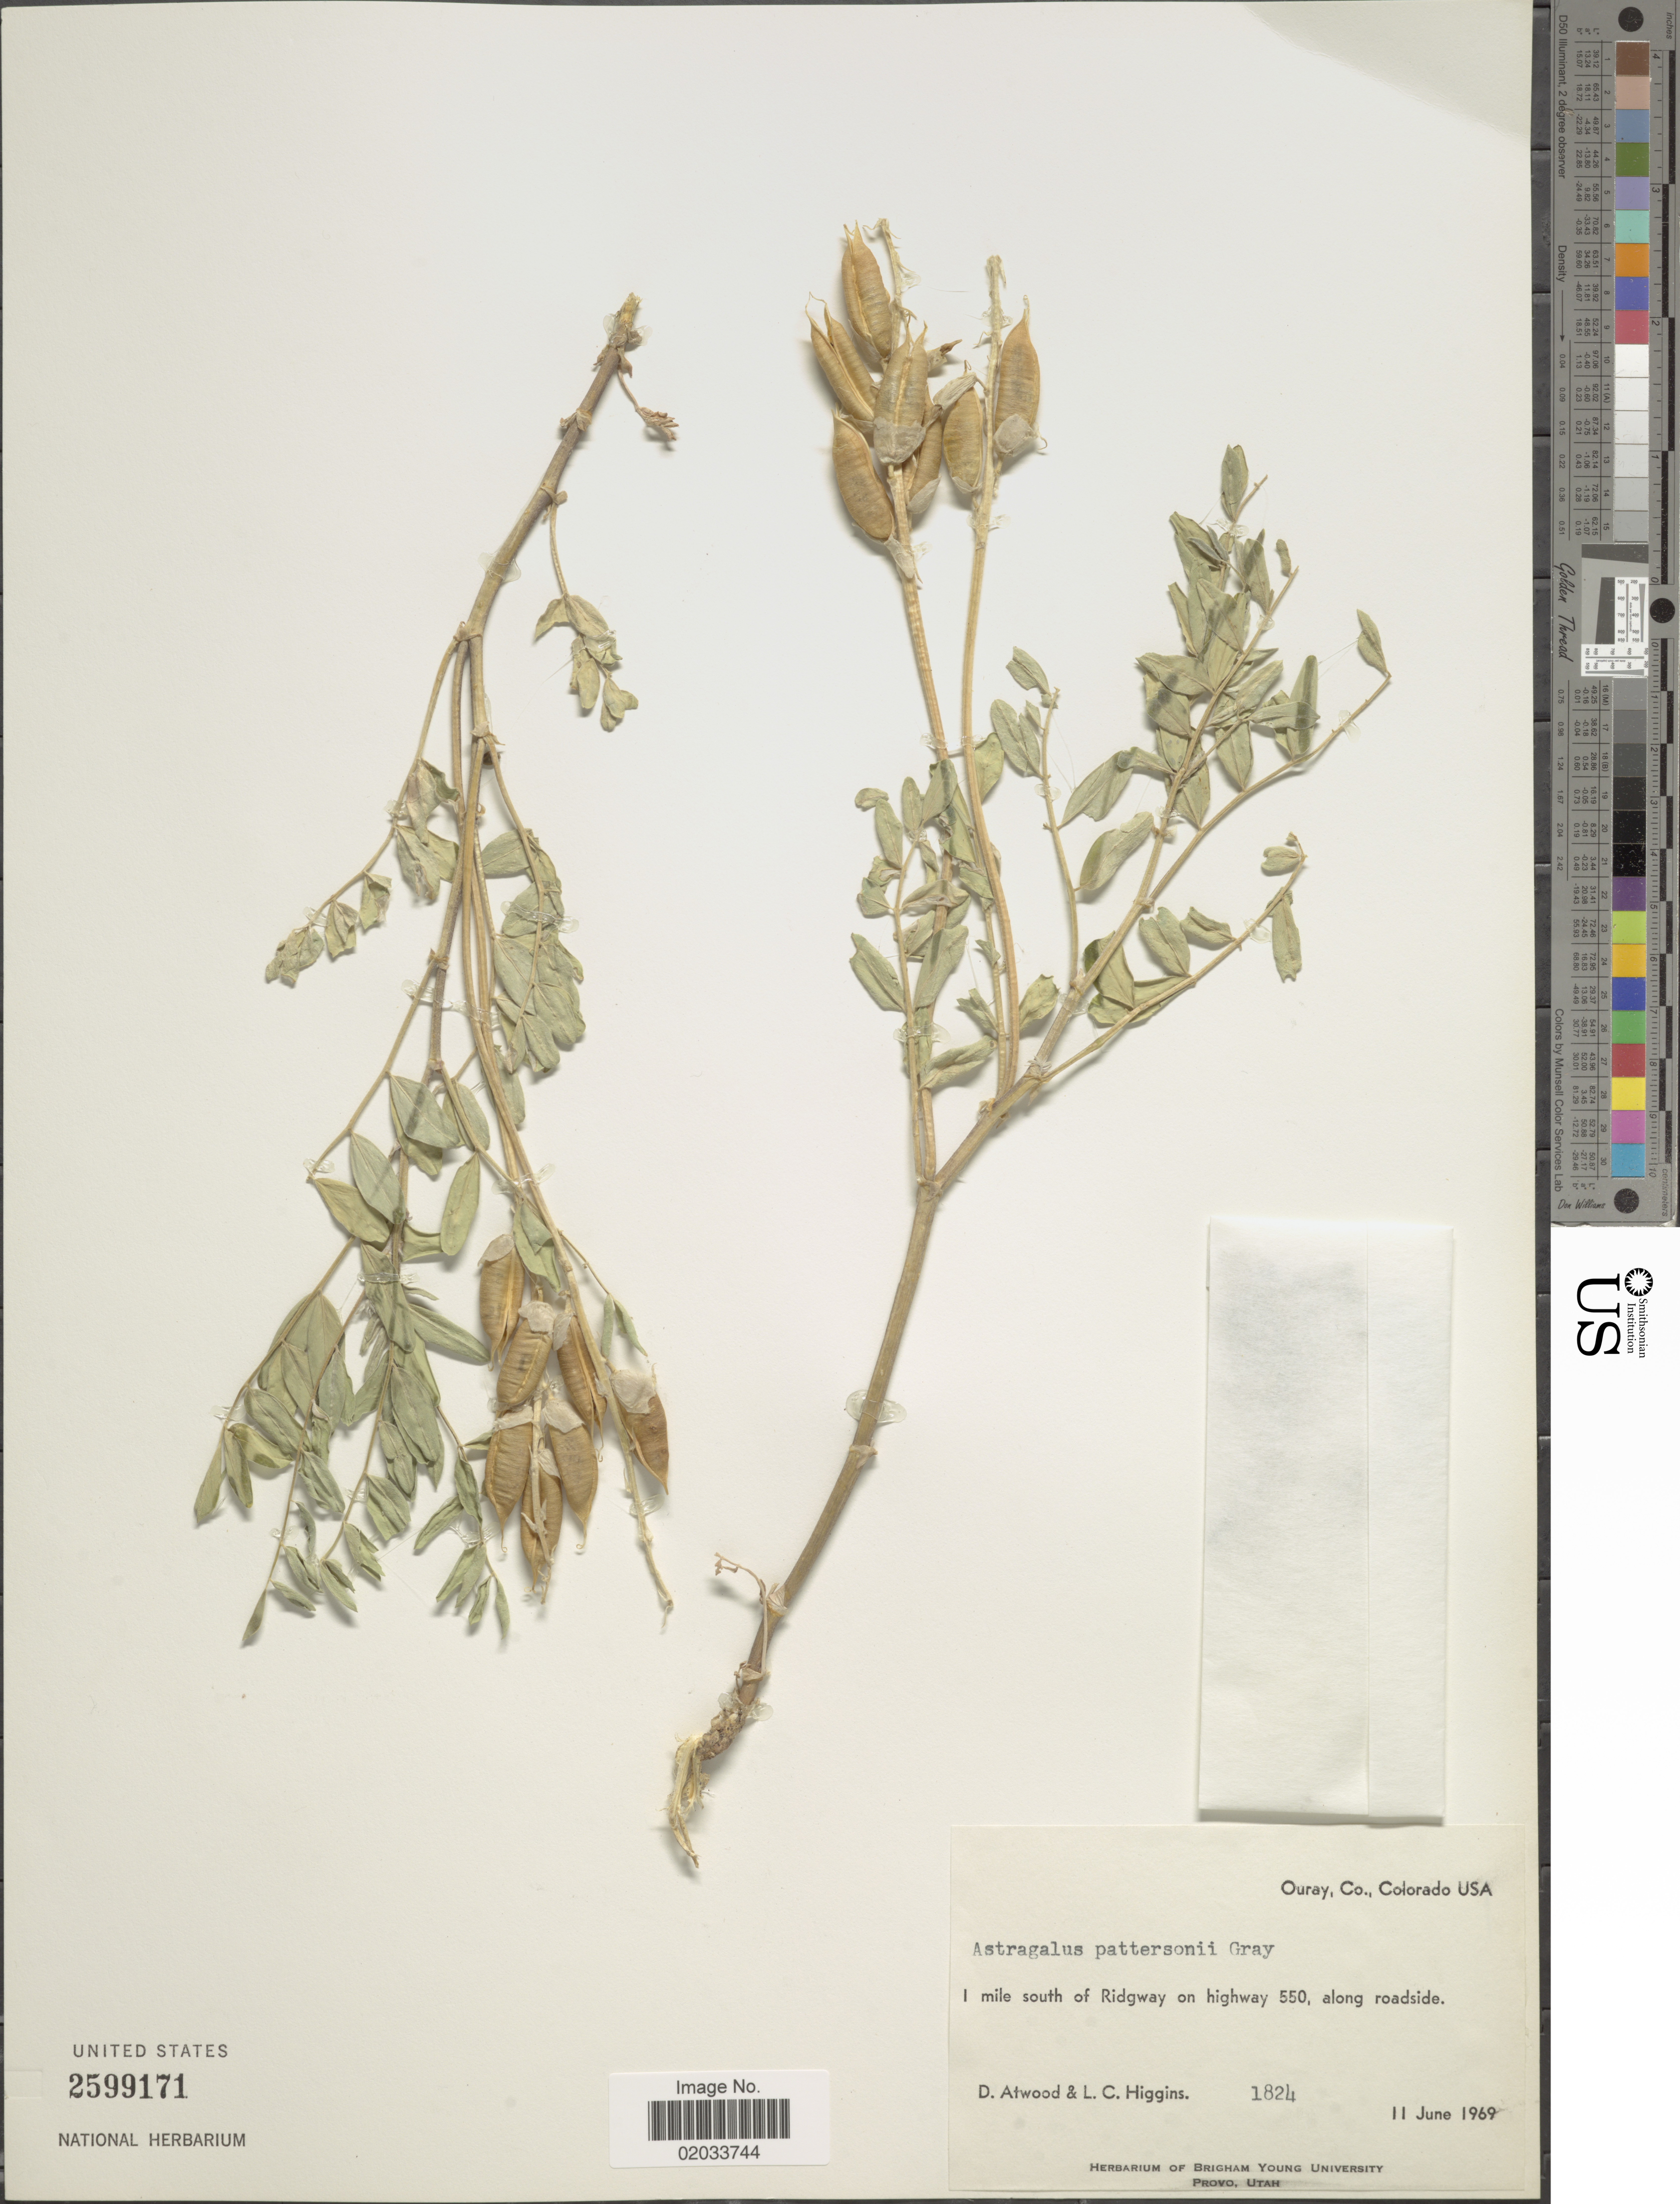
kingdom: Plantae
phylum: Tracheophyta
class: Magnoliopsida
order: Fabales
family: Fabaceae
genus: Astragalus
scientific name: Astragalus pattersonii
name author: (A. Gray) A. Gray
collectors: D. Atwood & L. Higgins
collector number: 1824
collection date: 1969-06-11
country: United States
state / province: Colorado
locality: Ouray, Co., 1 mile south of Ridgway on highway 550, along roadside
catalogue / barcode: US 2599171